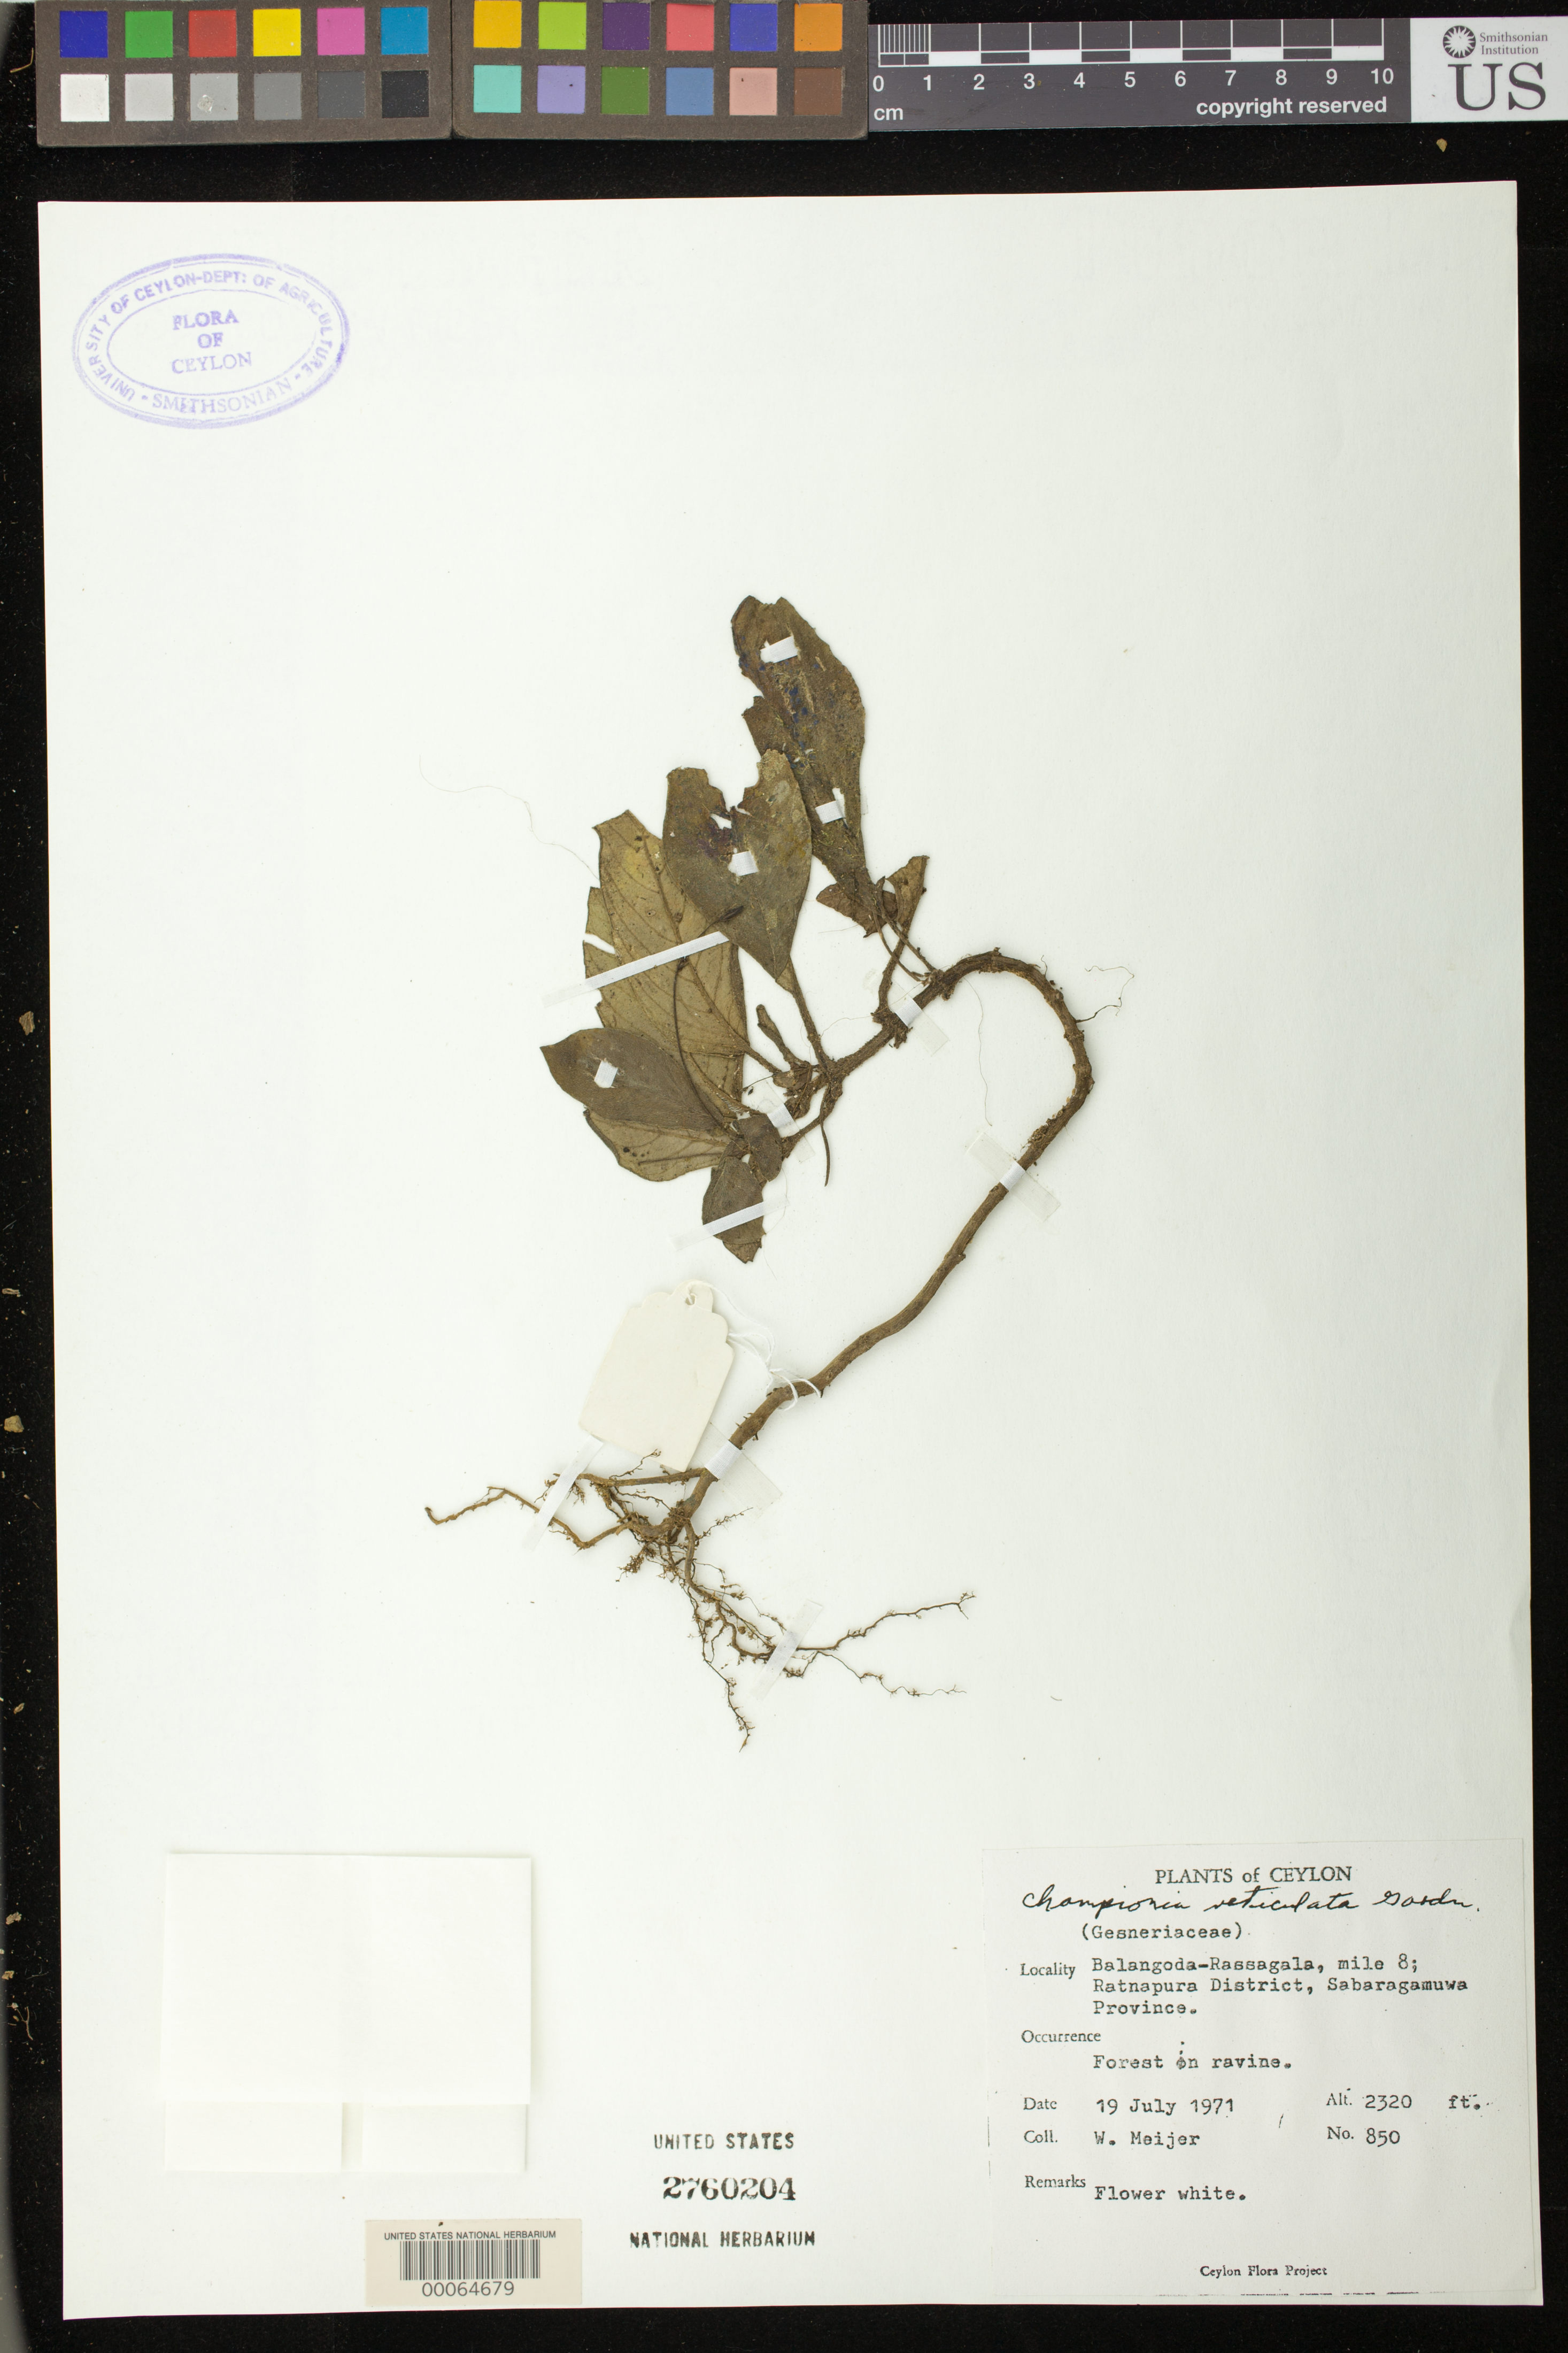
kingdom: Plantae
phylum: Tracheophyta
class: Magnoliopsida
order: Lamiales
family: Gesneriaceae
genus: Championia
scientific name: Championia reticulata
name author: Gardner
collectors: W. Meijer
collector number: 850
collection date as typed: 19 Jul 1971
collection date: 1971-07-19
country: Sri Lanka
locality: Balangoda-rassagala, mile 8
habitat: Forest on ravine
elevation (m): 707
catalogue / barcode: US 2760204